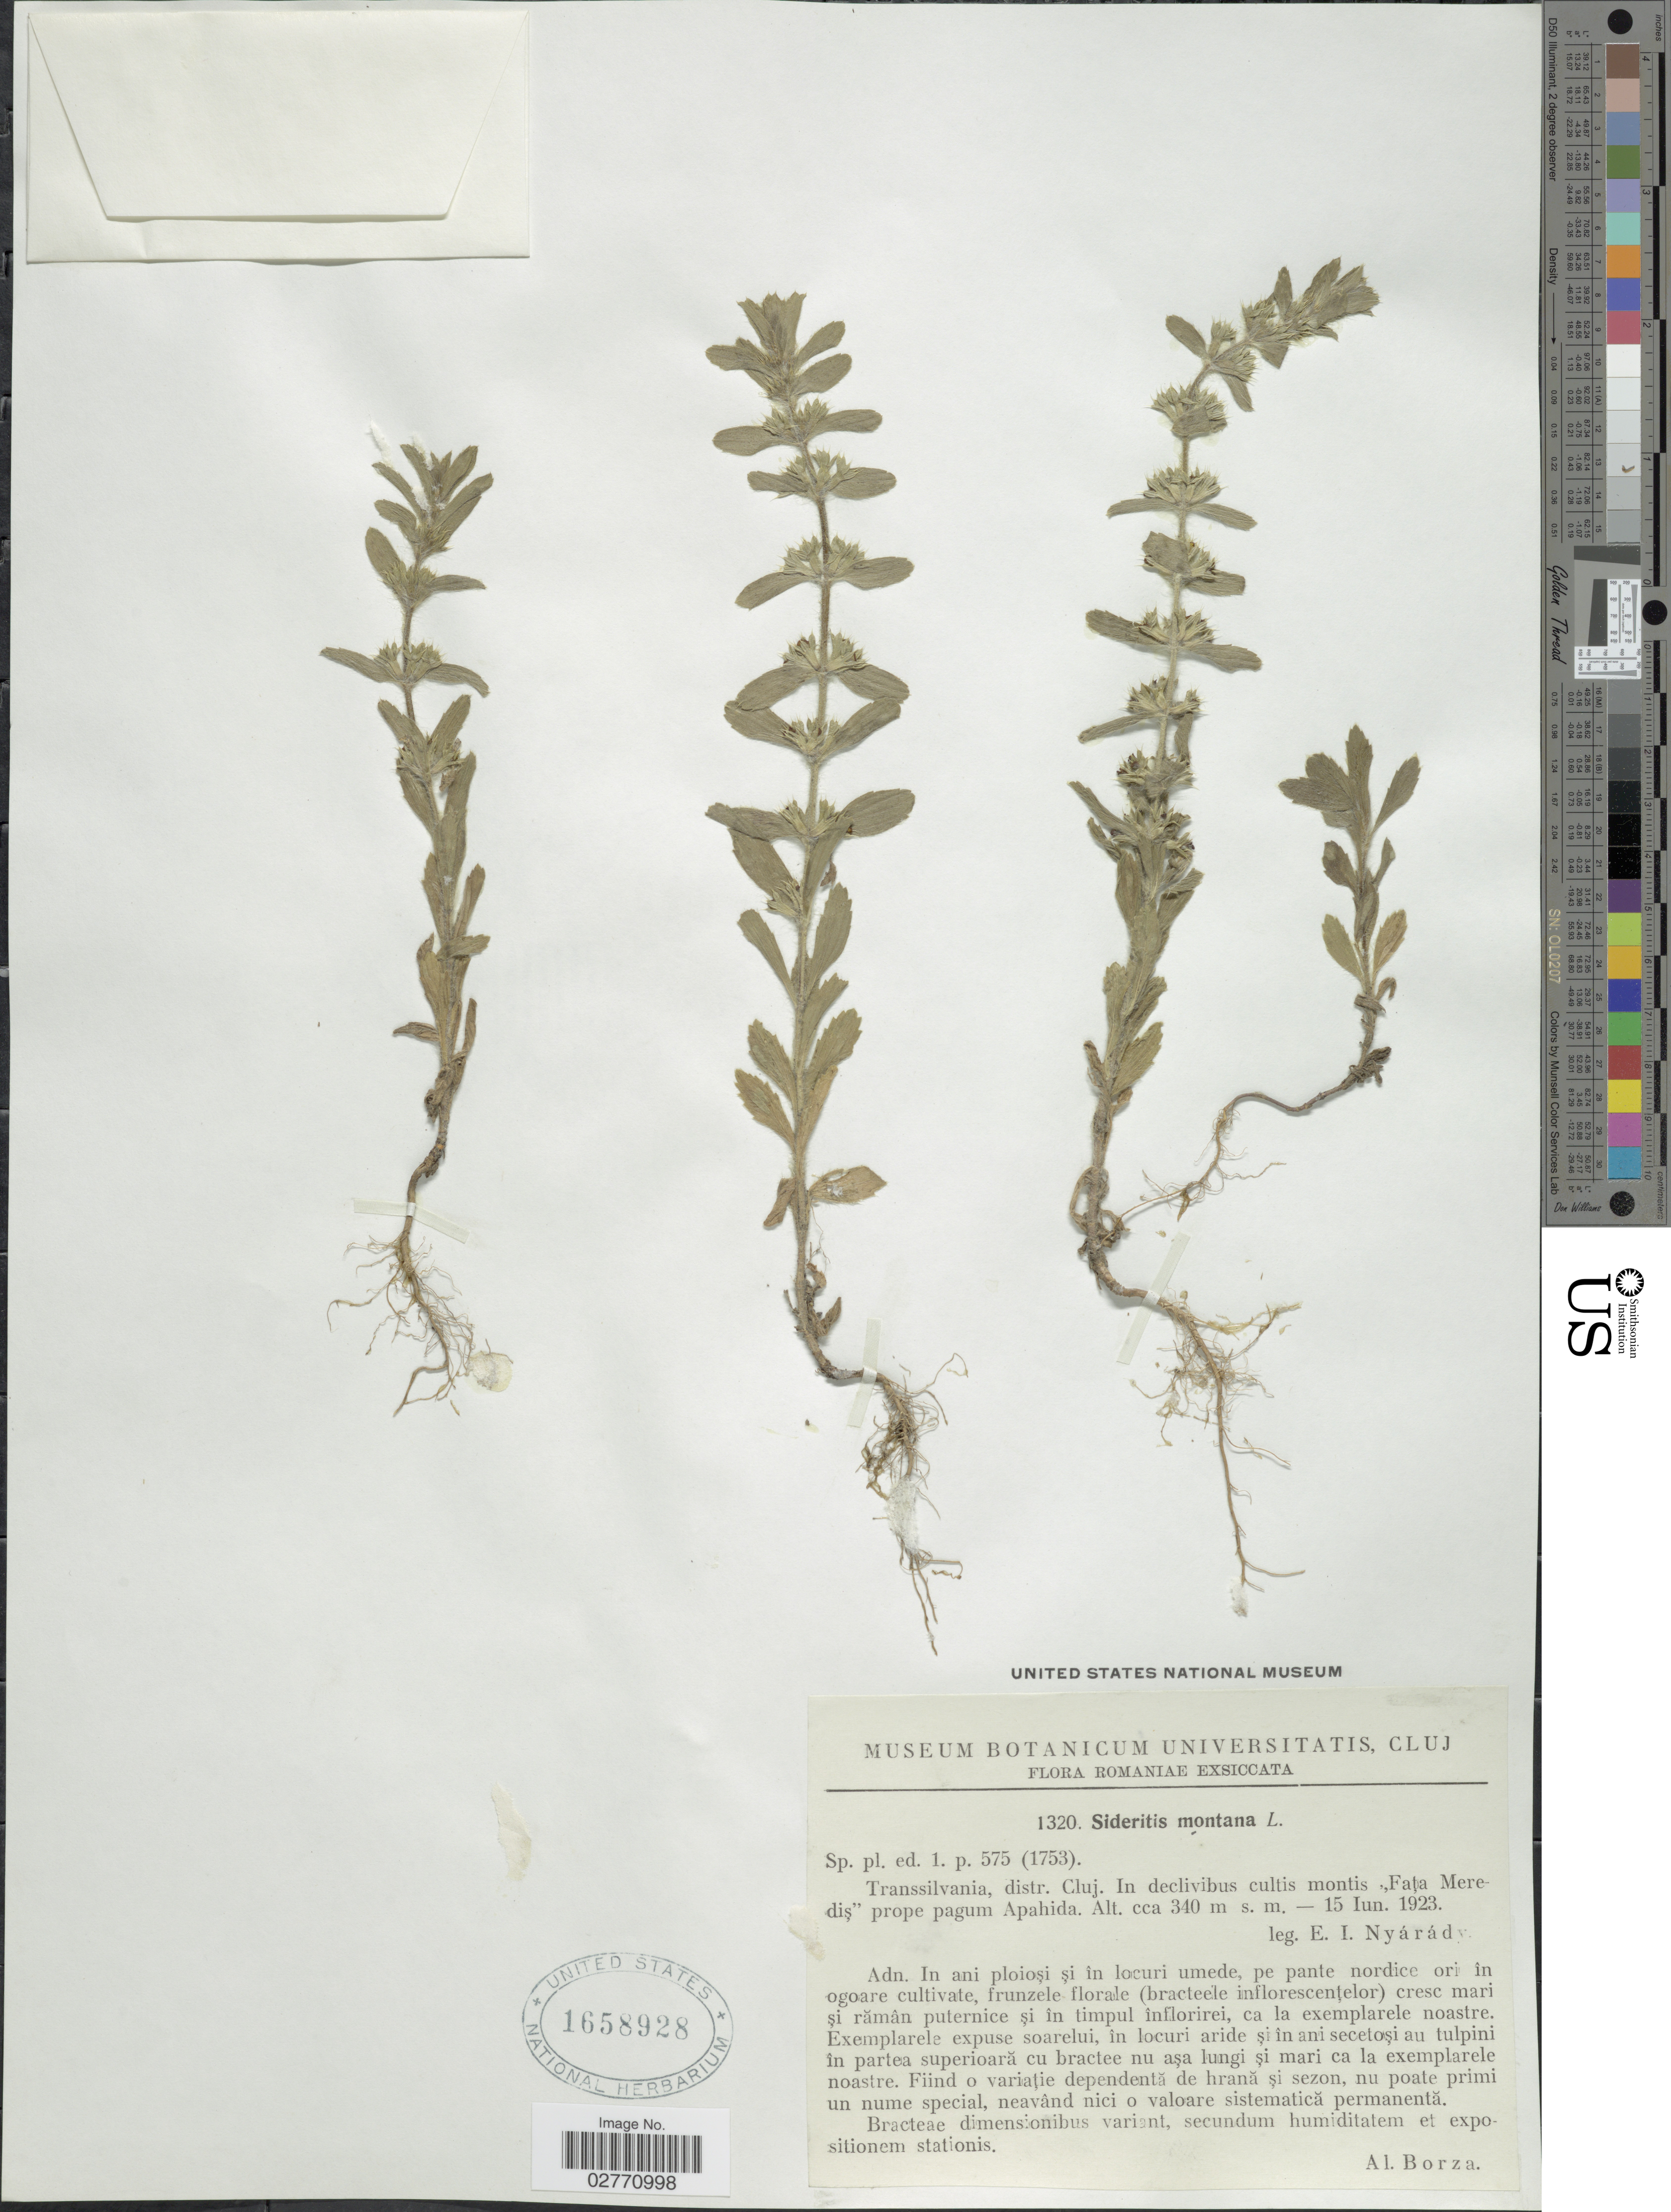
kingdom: Plantae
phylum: Tracheophyta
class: Magnoliopsida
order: Lamiales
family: Lamiaceae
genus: Sideritis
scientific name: Sideritis montana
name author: L.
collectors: E. Nyárády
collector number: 1320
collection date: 1923-06-15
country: Romania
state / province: Cluj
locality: Transsilvania, distr. Cluj. In declivibus cultis montis "Fata Meredis" prope pagum Apahida.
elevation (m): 340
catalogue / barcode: US 1658928